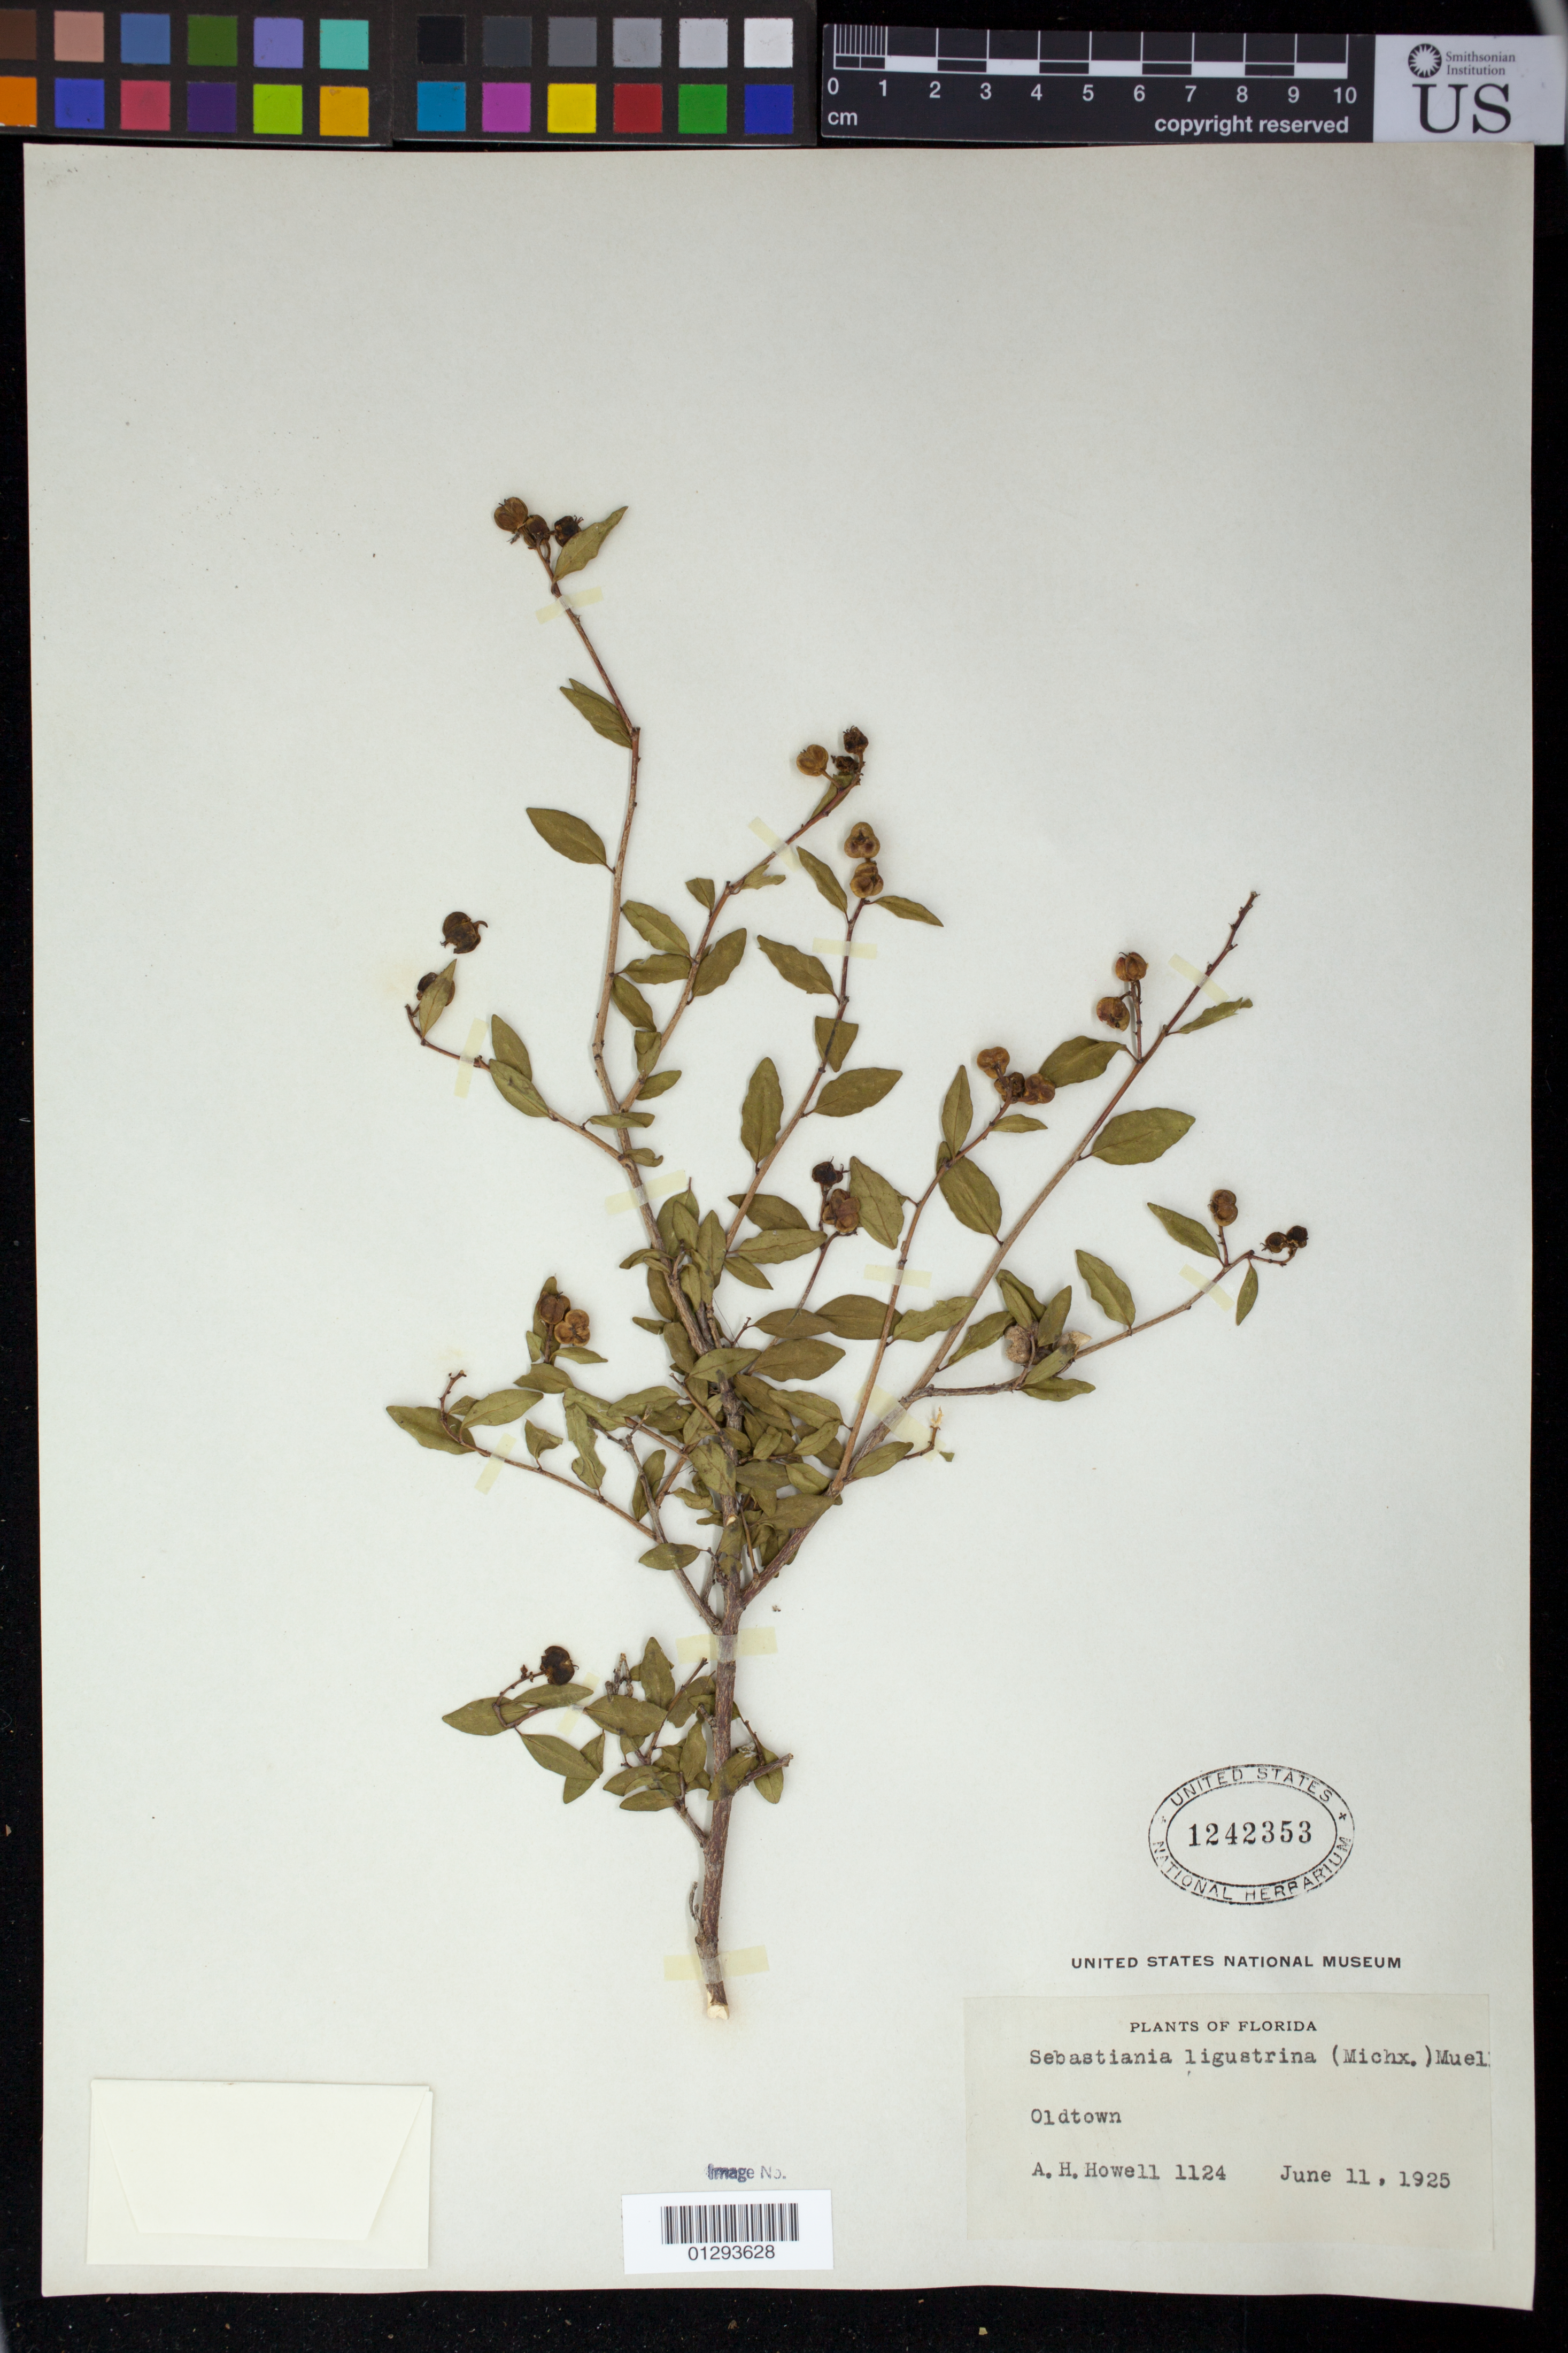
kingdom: Plantae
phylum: Tracheophyta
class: Magnoliopsida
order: Malpighiales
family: Euphorbiaceae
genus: Sebastiania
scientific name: Sebastiania fruticosa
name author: (Bartram) Fernald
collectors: A. H. Howell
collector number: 1124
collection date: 1925-06-11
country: United States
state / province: Florida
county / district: Putnam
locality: Oldtown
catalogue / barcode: US 1242353